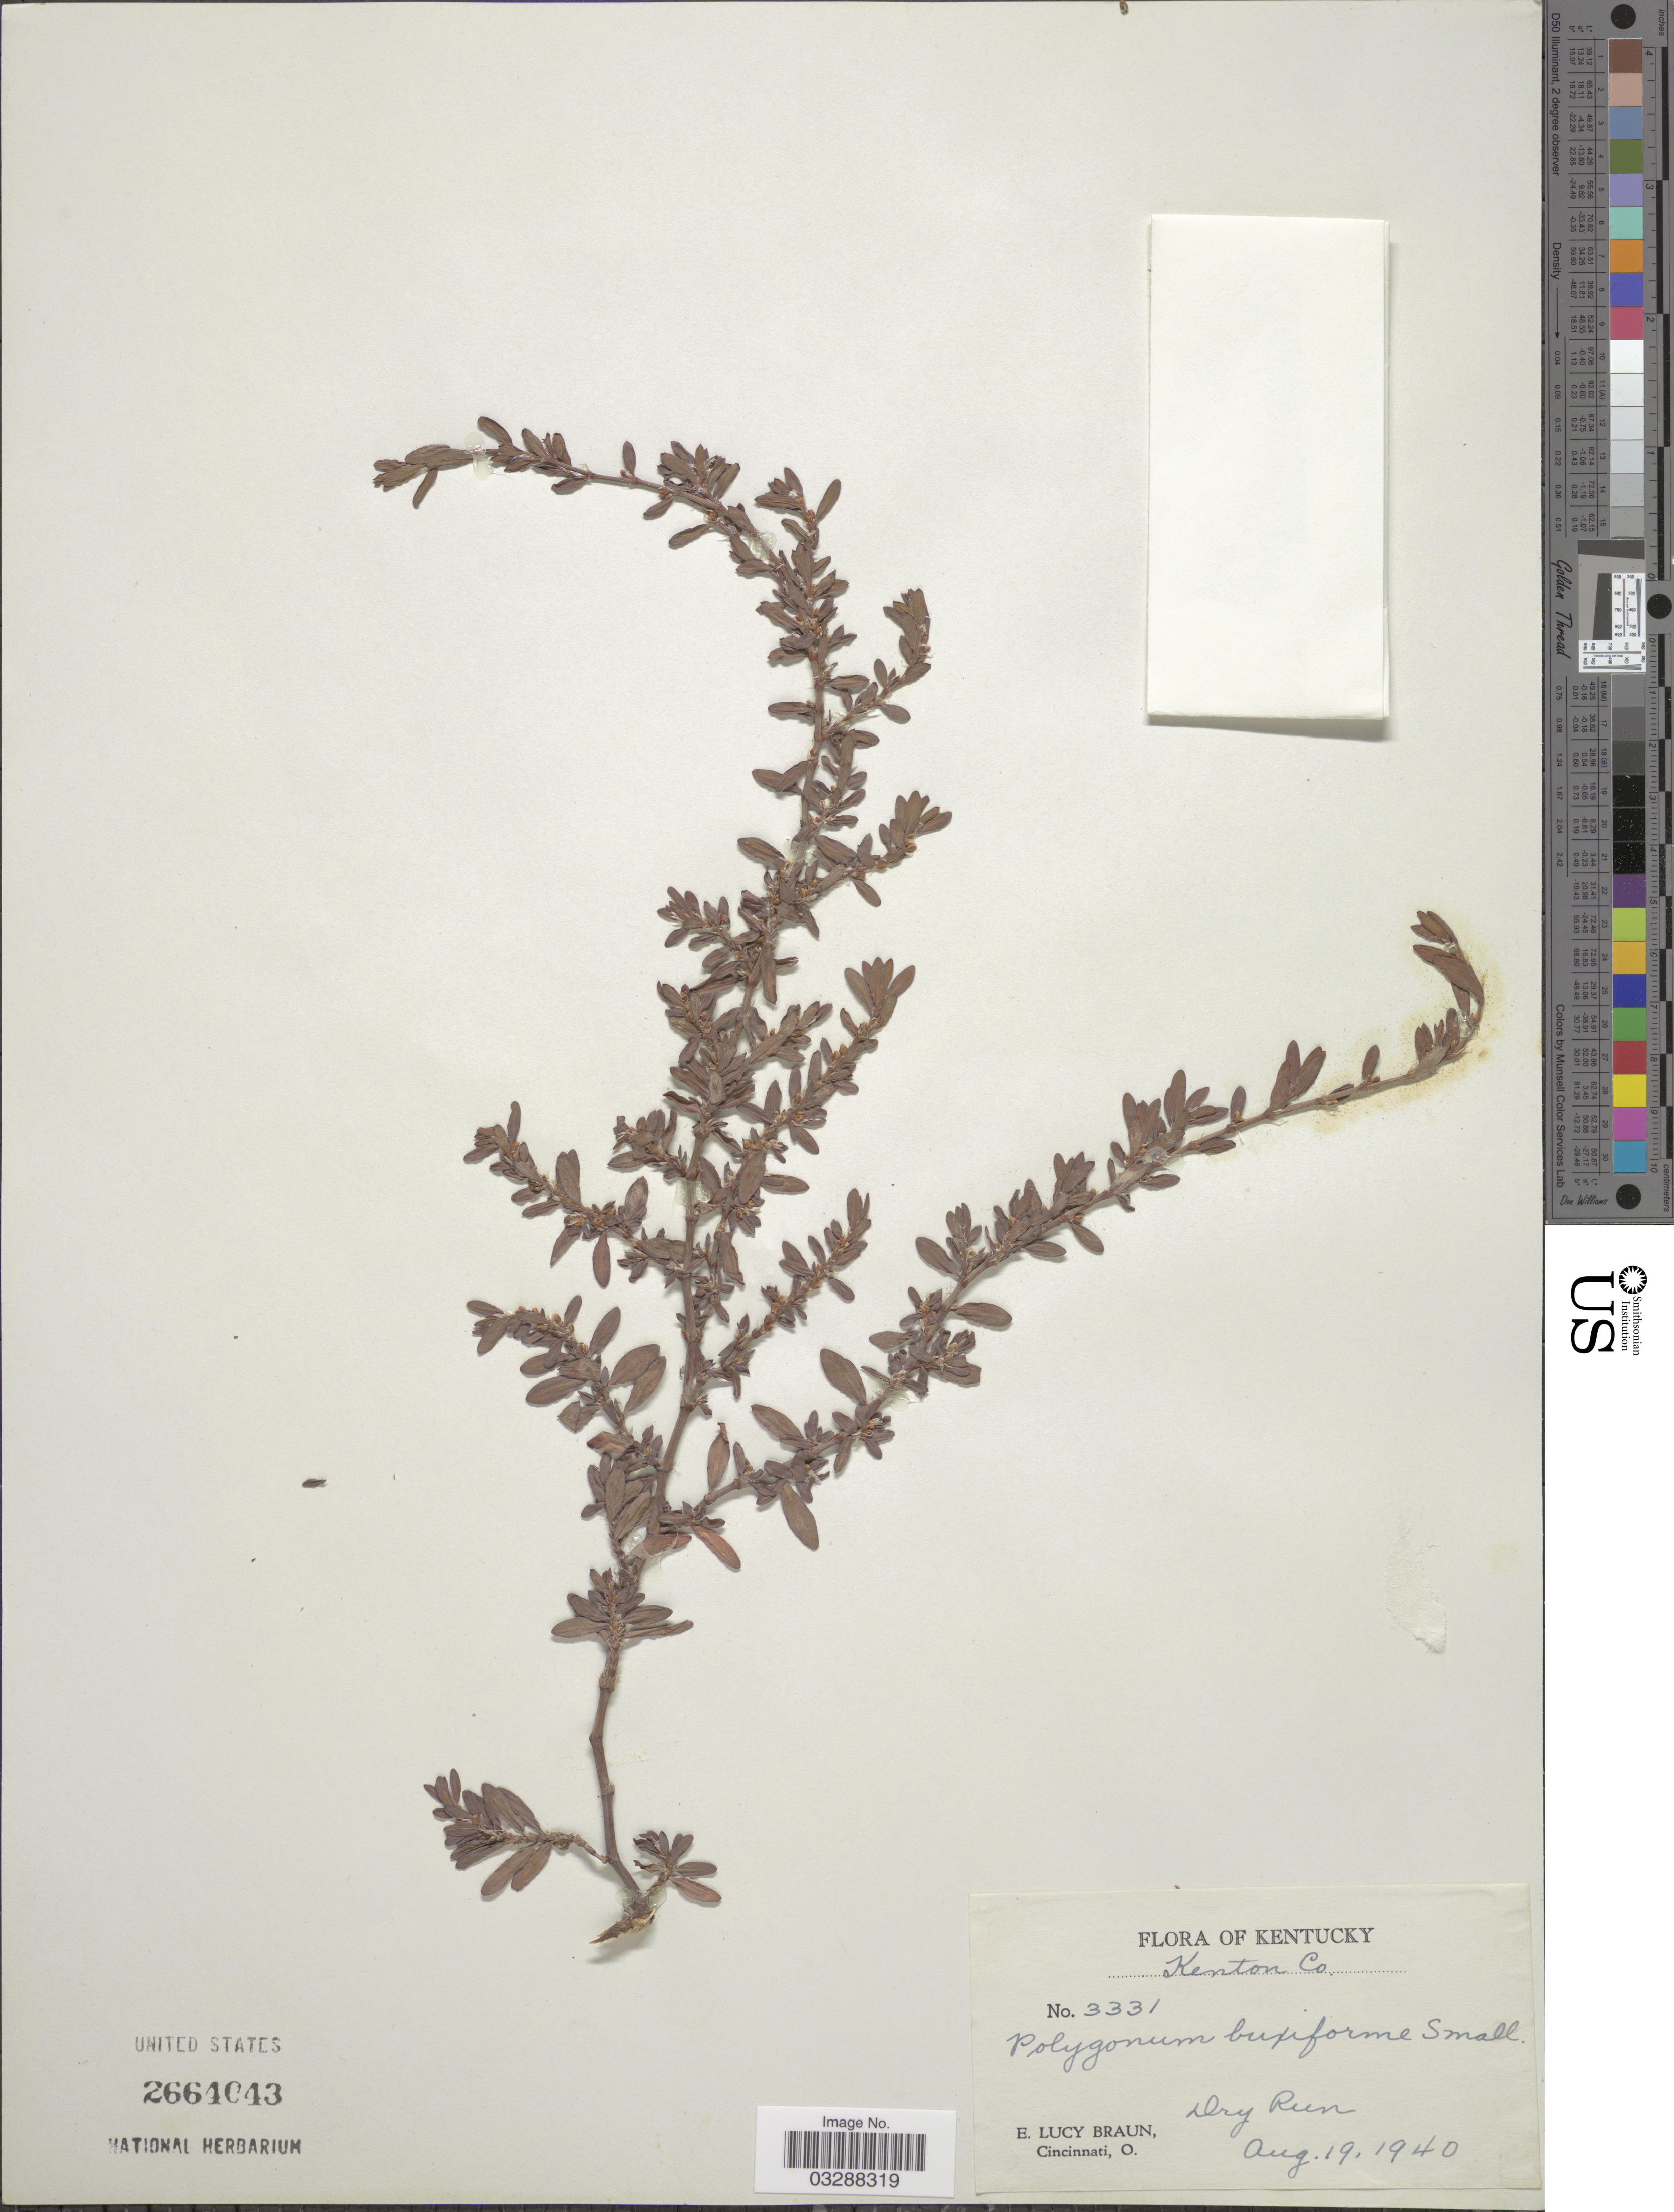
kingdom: Plantae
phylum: Tracheophyta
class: Magnoliopsida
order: Caryophyllales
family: Polygonaceae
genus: Polygonum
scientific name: Polygonum buxiforme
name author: Small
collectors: E. L. Braun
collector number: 3331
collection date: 1940-08-19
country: United States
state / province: Kentucky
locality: Kenton Co., Dry Run.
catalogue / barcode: US 2664043